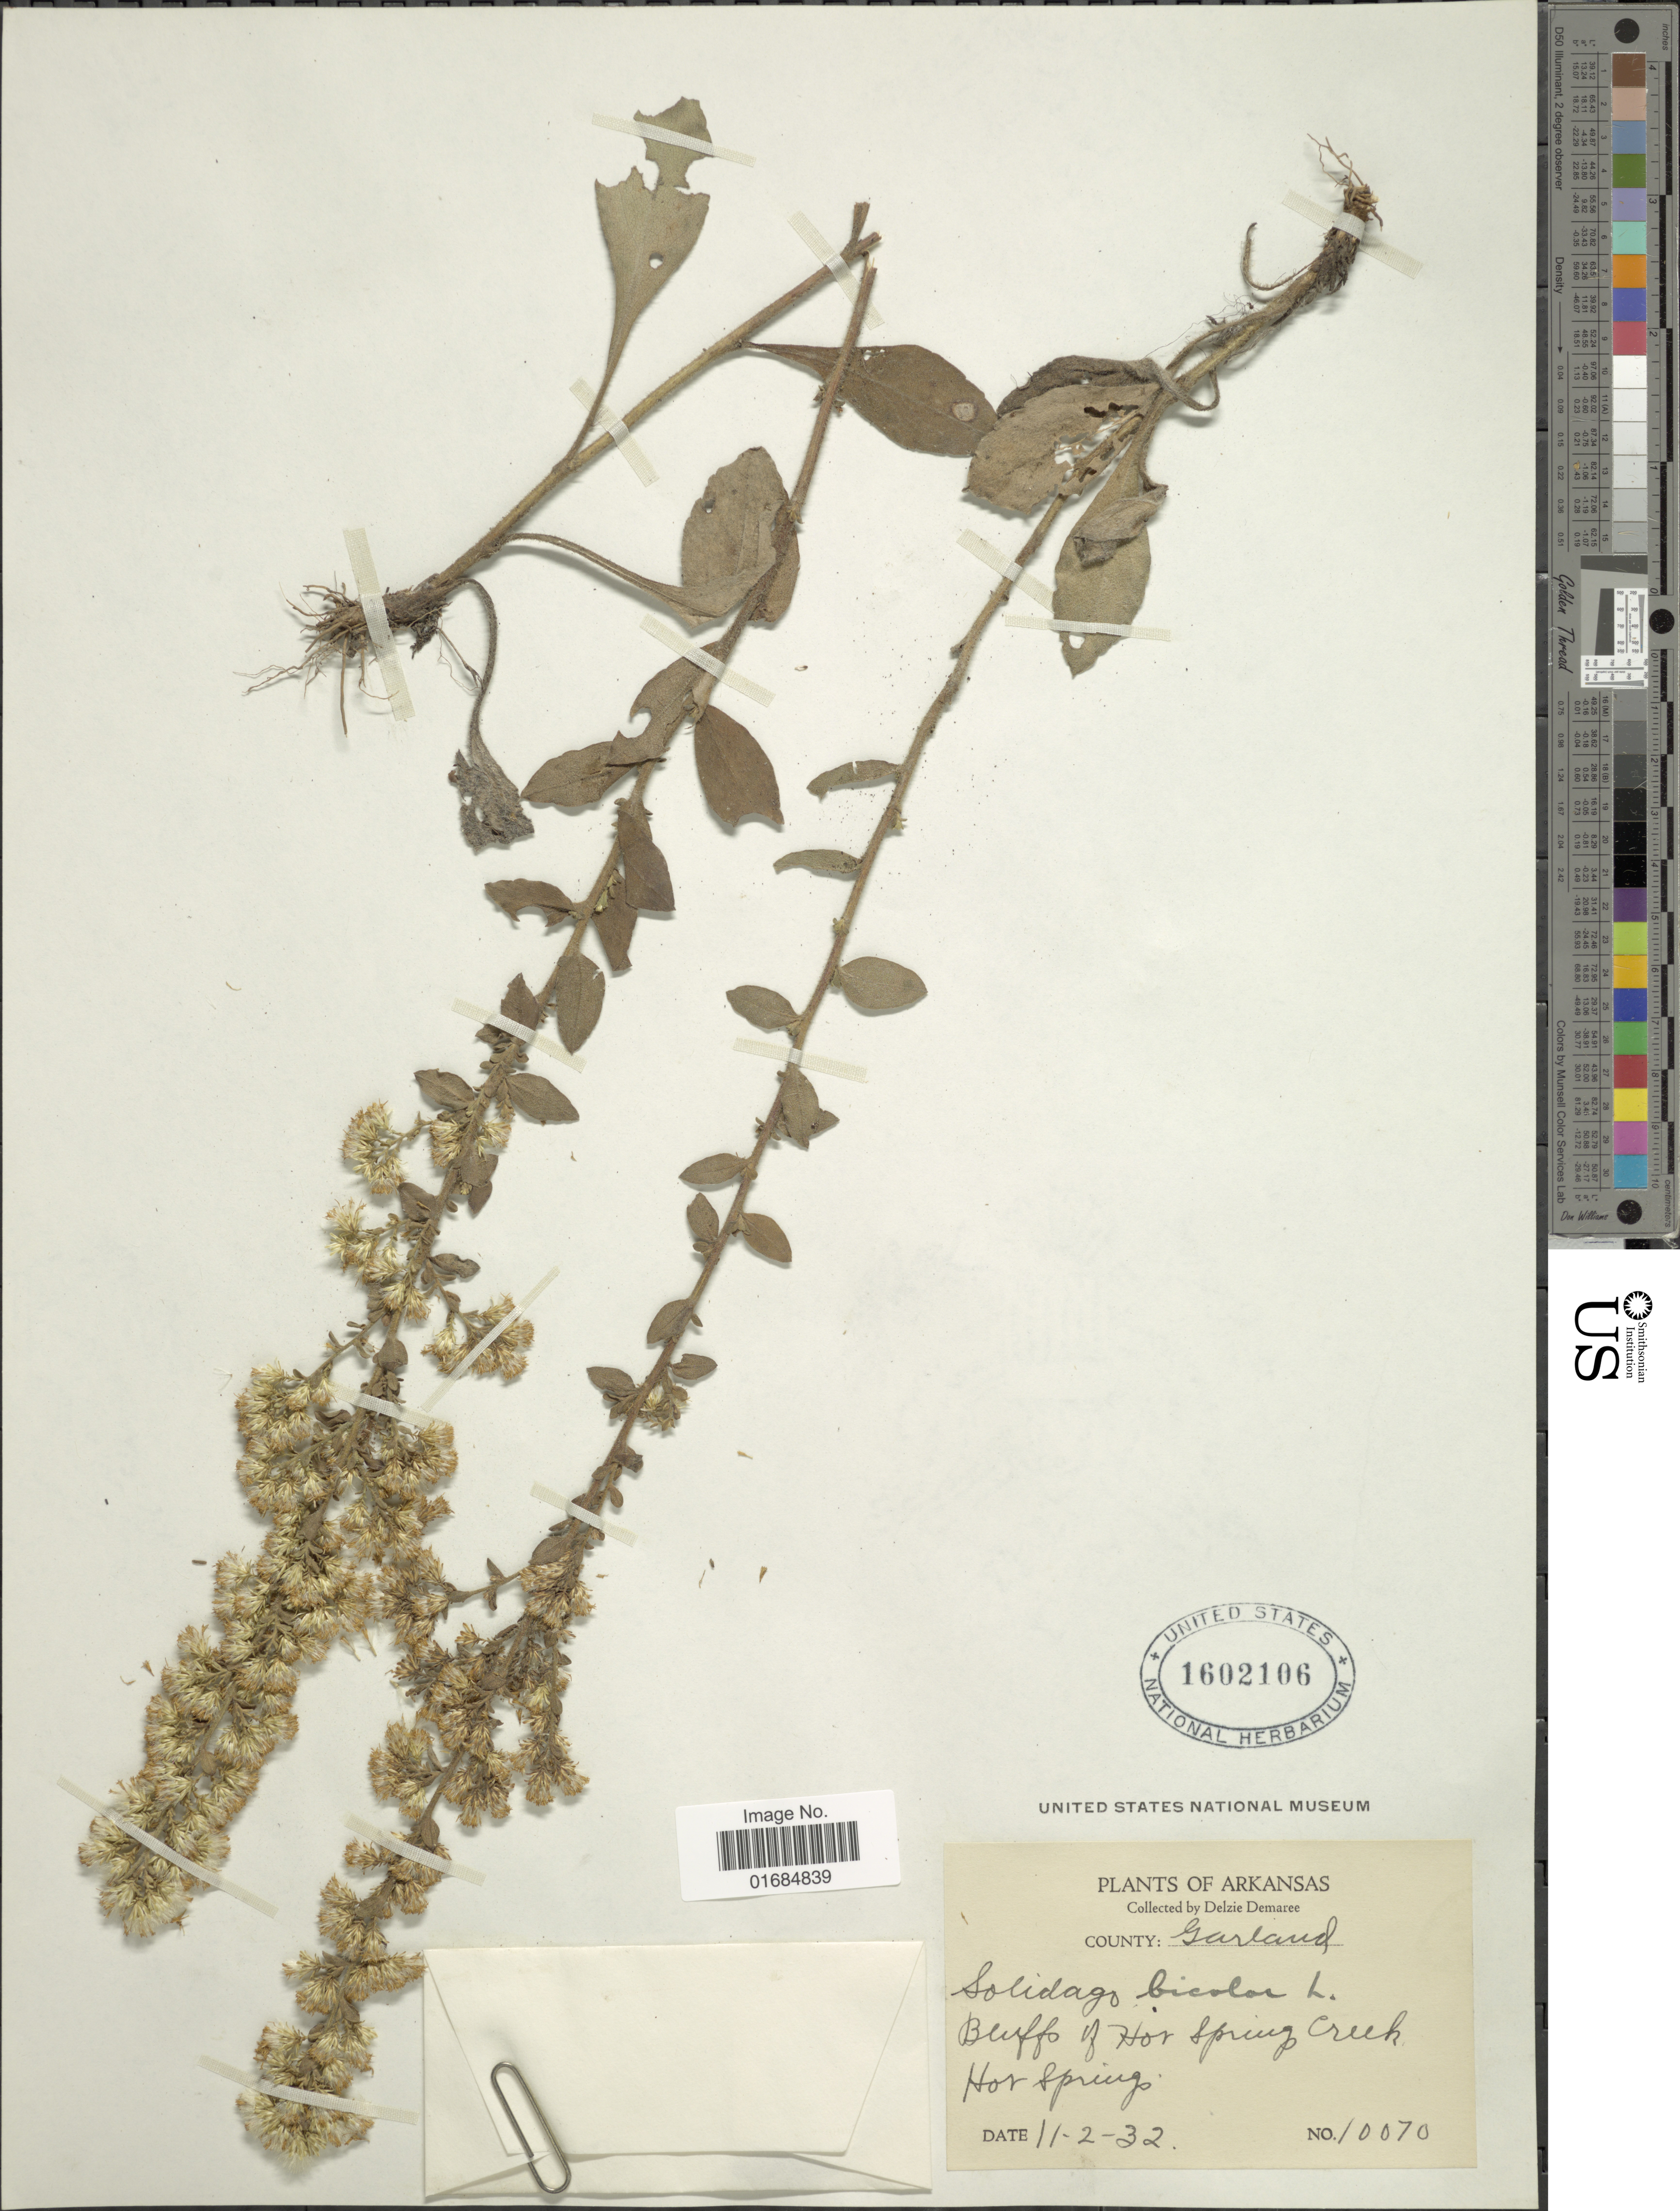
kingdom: Plantae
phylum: Tracheophyta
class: Magnoliopsida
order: Asterales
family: Asteraceae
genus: Solidago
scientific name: Solidago bicolor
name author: L.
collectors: D. Demaree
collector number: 10070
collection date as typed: Transcribed d/m/y: 11/2/32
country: United States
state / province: Arkansas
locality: Bluffs of Hot Spring Creek, Hot Springs.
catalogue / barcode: US 1602106